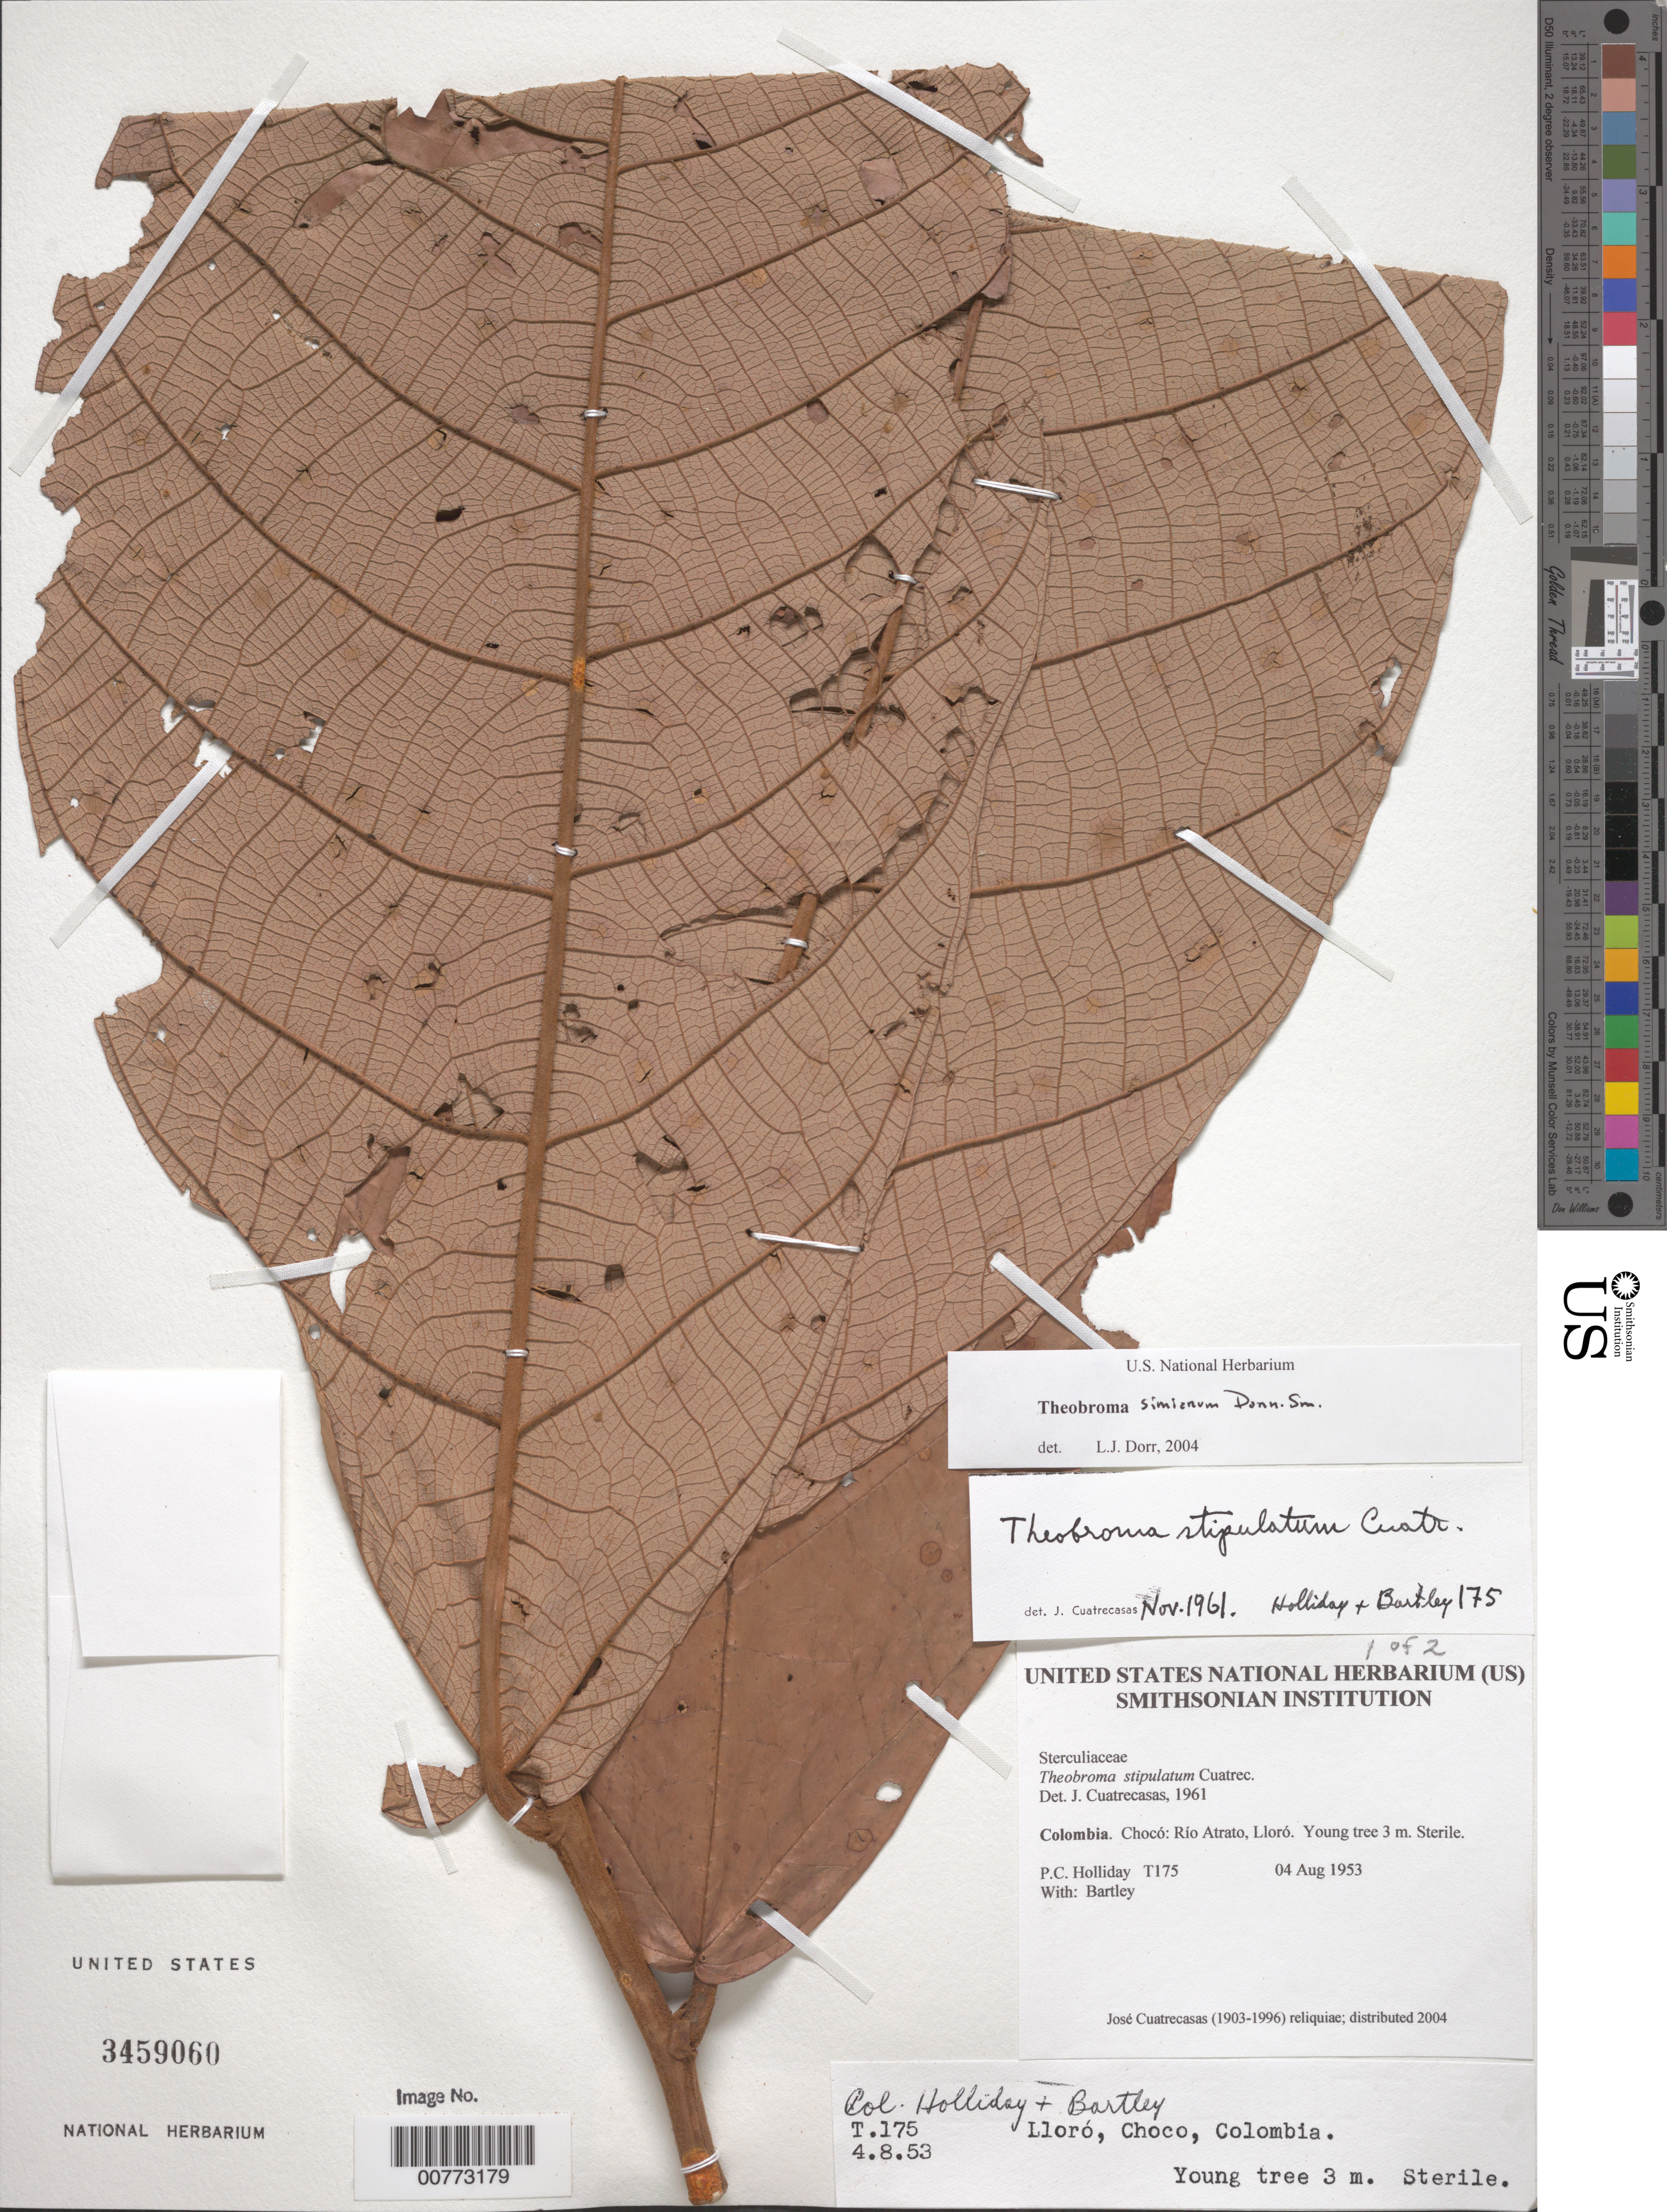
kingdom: Plantae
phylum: Tracheophyta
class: Magnoliopsida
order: Malvales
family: Malvaceae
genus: Theobroma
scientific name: Theobroma simiarum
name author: Donn. Sm.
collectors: P. C. Holliday & -. Bartley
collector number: T175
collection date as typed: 04 Aug 1953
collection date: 1953-08-04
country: Colombia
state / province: Chocó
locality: Río Atrato, Lloró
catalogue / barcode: US 3459060